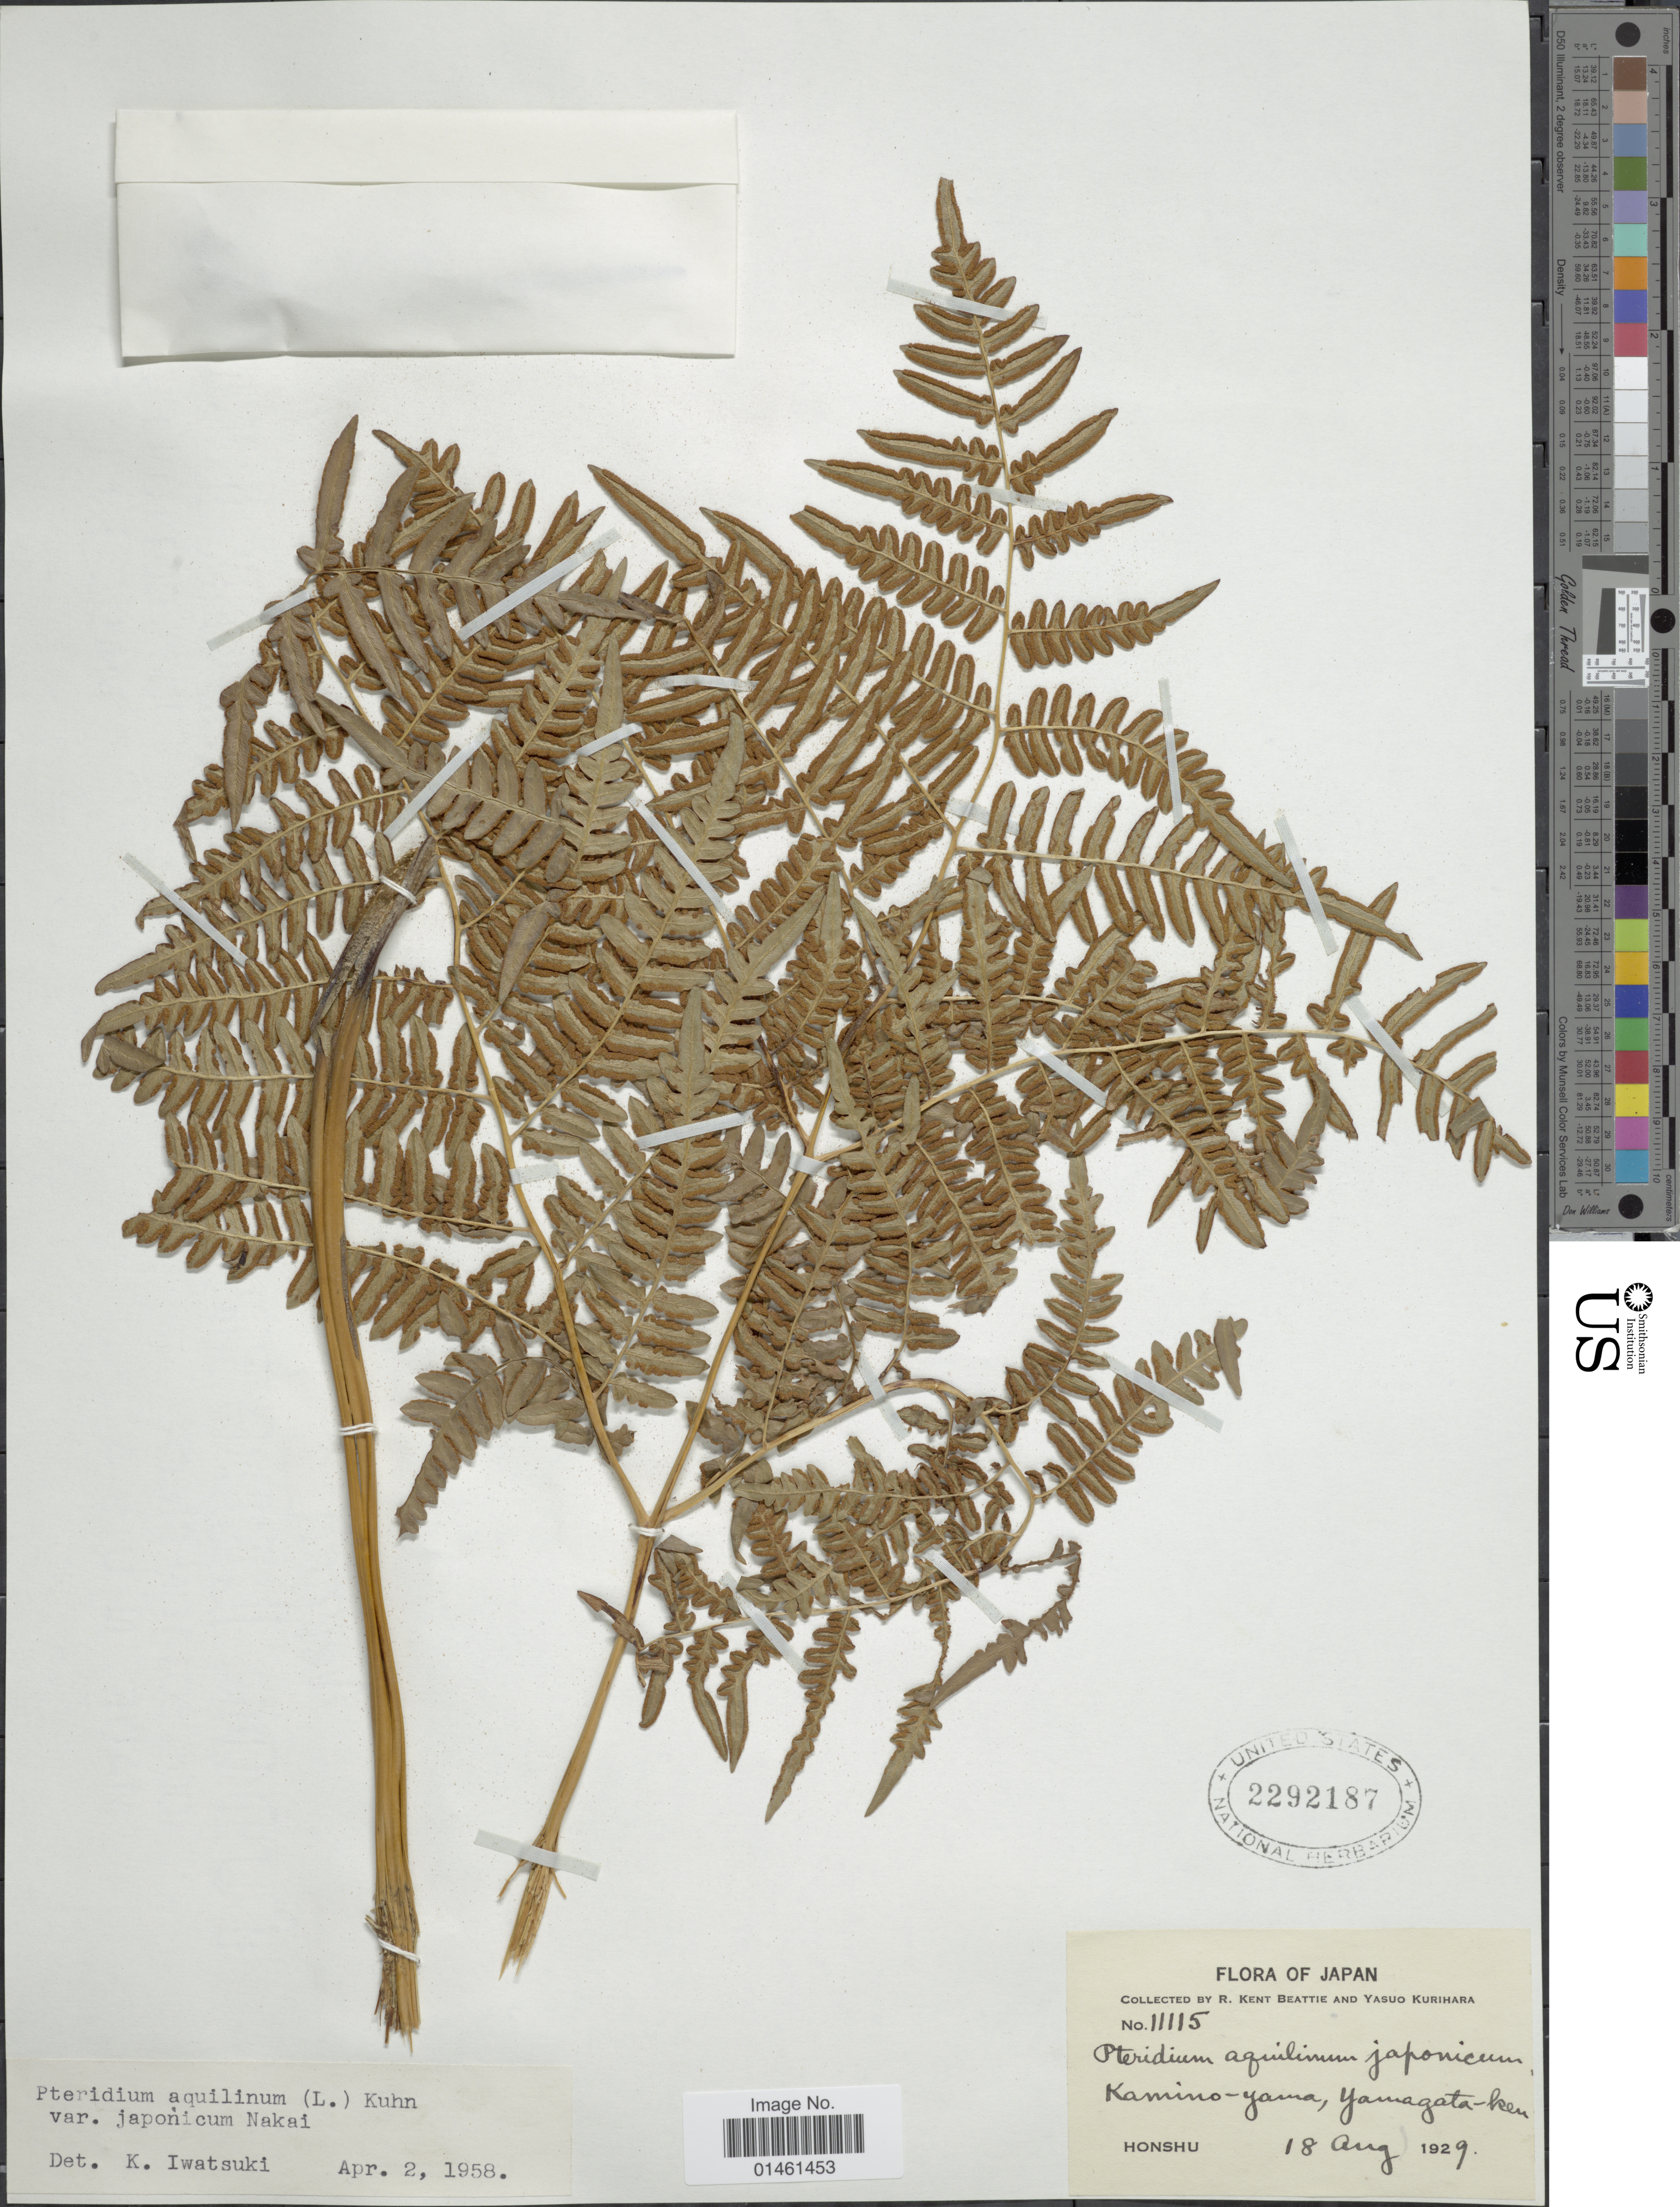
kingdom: Plantae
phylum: Tracheophyta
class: Polypodiopsida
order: Polypodiales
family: Dennstaedtiaceae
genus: Pteridium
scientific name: Pteridium aquilinum var. latiusculum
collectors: R. K. Beattie & Y. Kurihara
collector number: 11115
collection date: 1929-08-18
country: Japan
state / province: Yamagata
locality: Kamino-yama , Yamagata-ken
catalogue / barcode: US 2292187